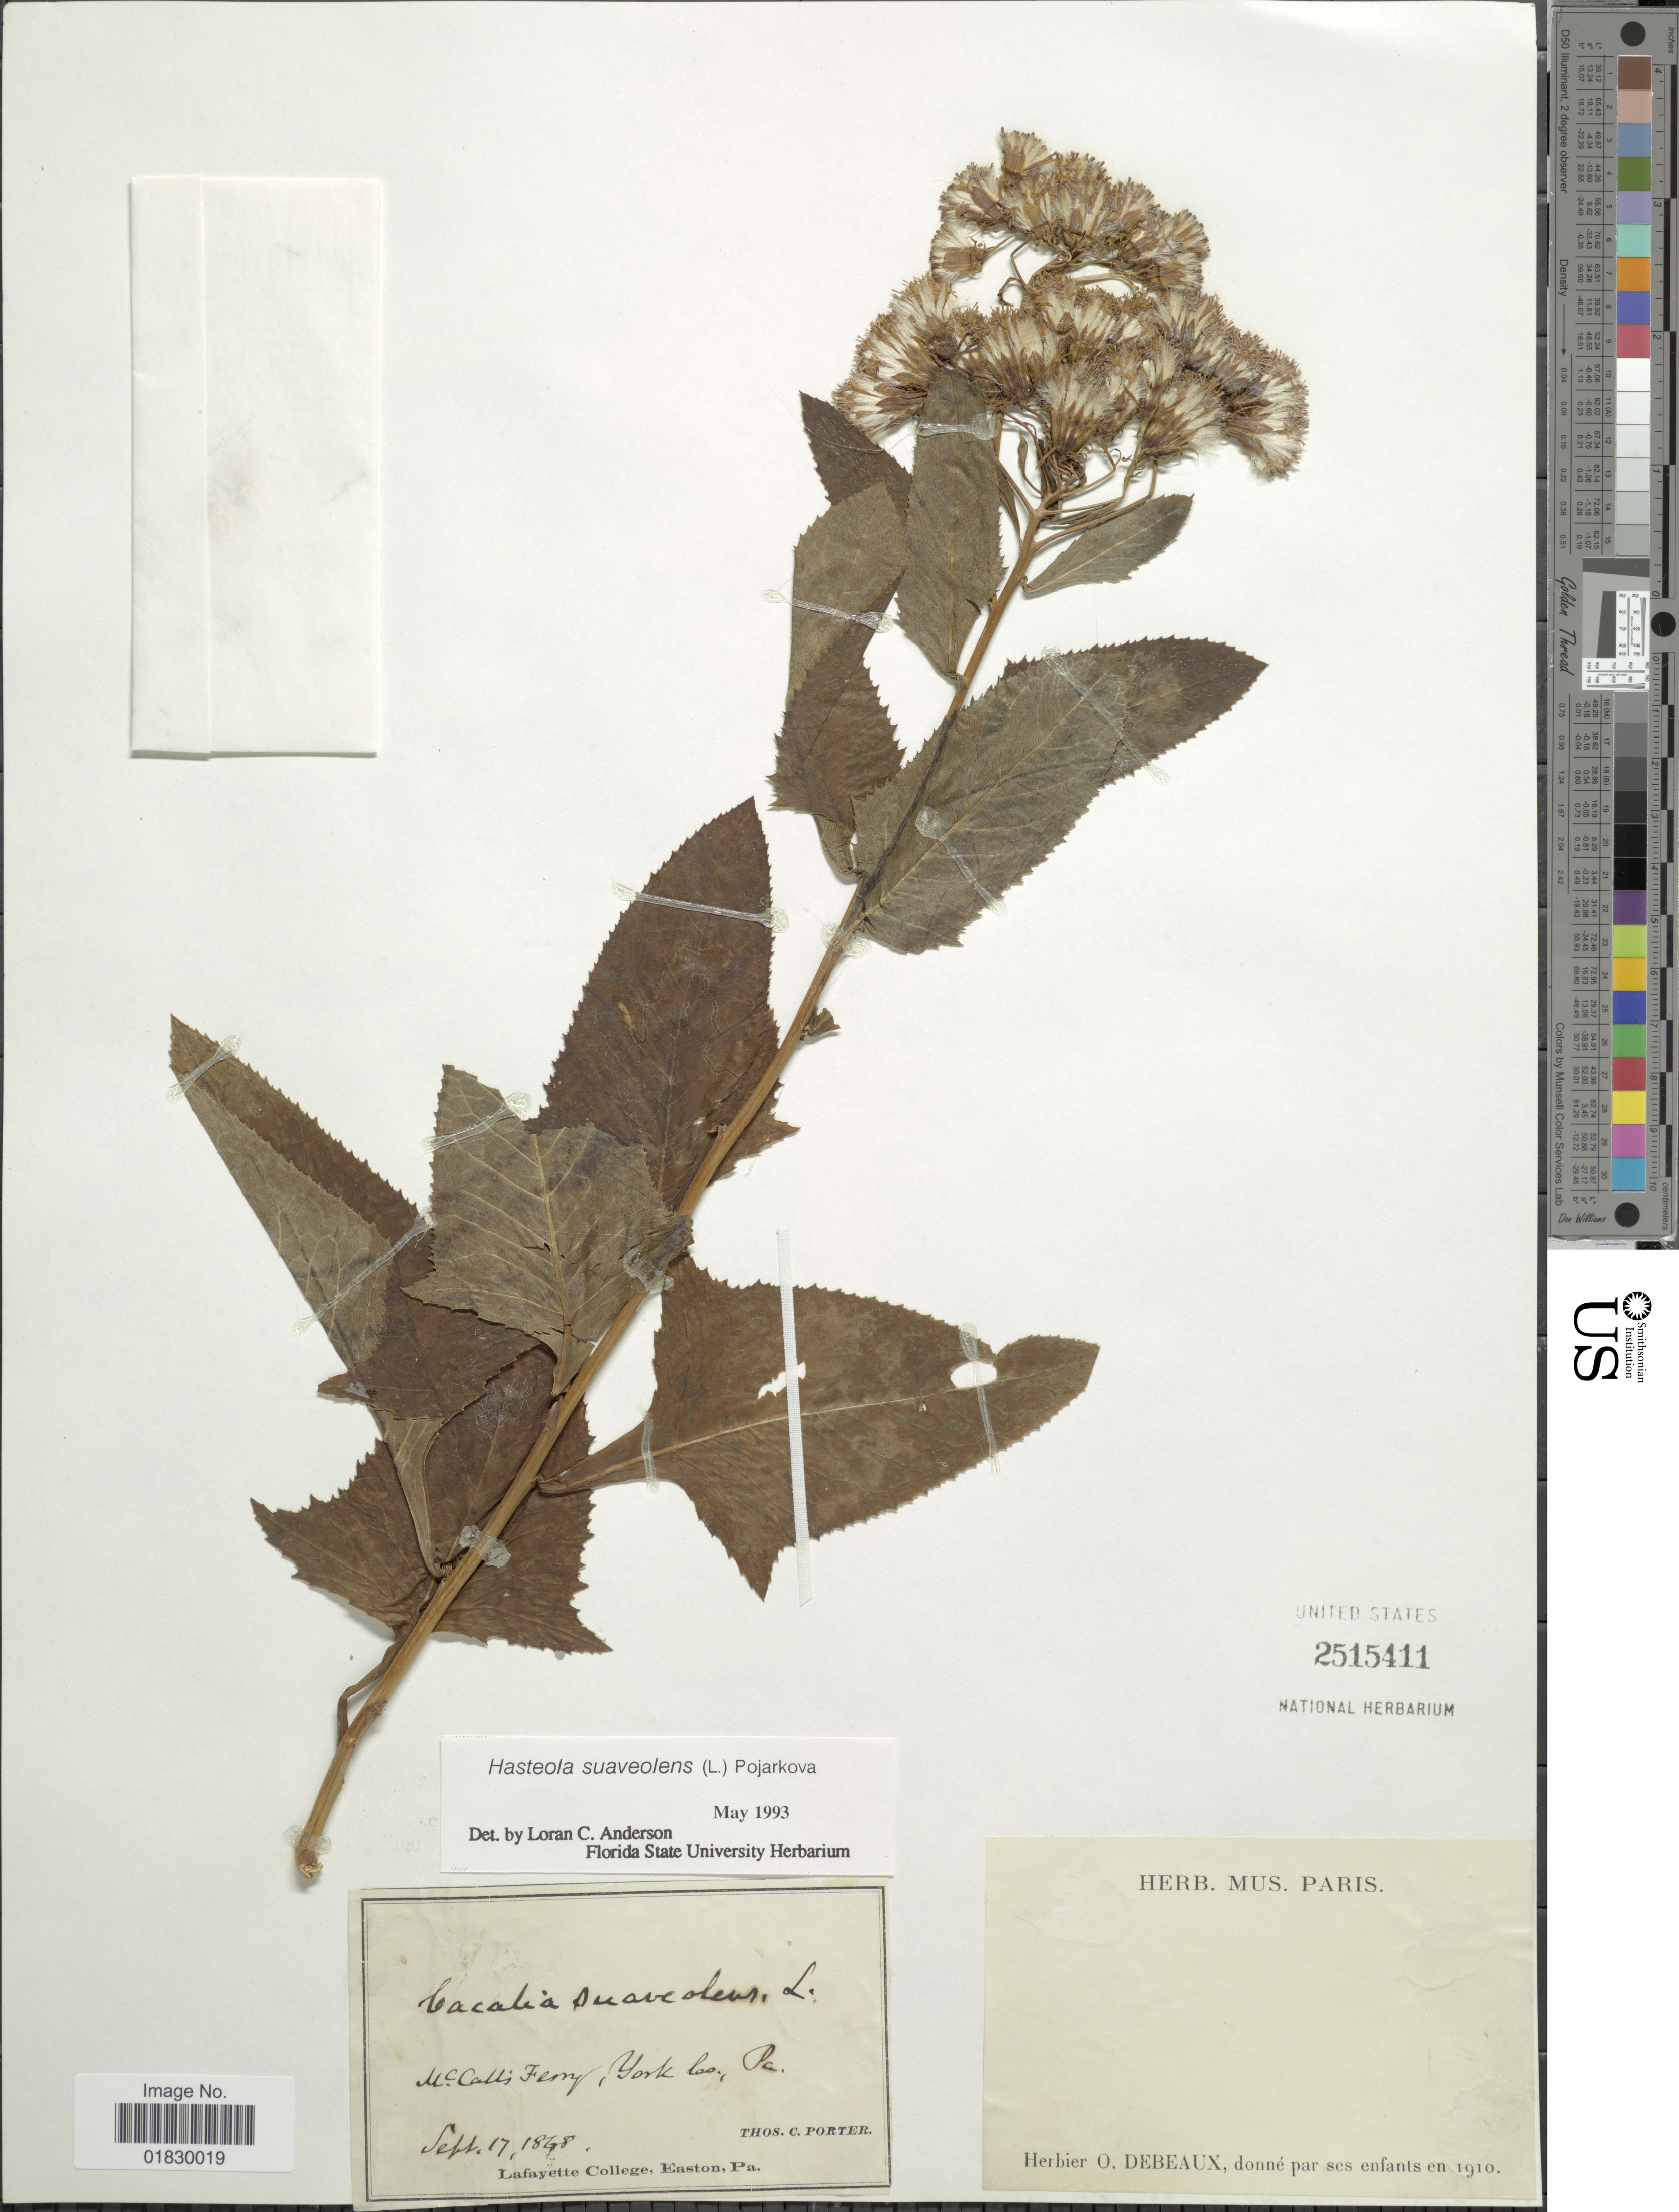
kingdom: Plantae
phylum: Tracheophyta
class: Magnoliopsida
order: Asterales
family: Asteraceae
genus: Hasteola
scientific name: Hasteola suaveolens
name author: (L.) Pojark.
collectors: T. C. Porter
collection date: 1848-09-17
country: United States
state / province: Pennsylvania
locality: McCarry Ferry, York los., Pa.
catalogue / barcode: US 2515411